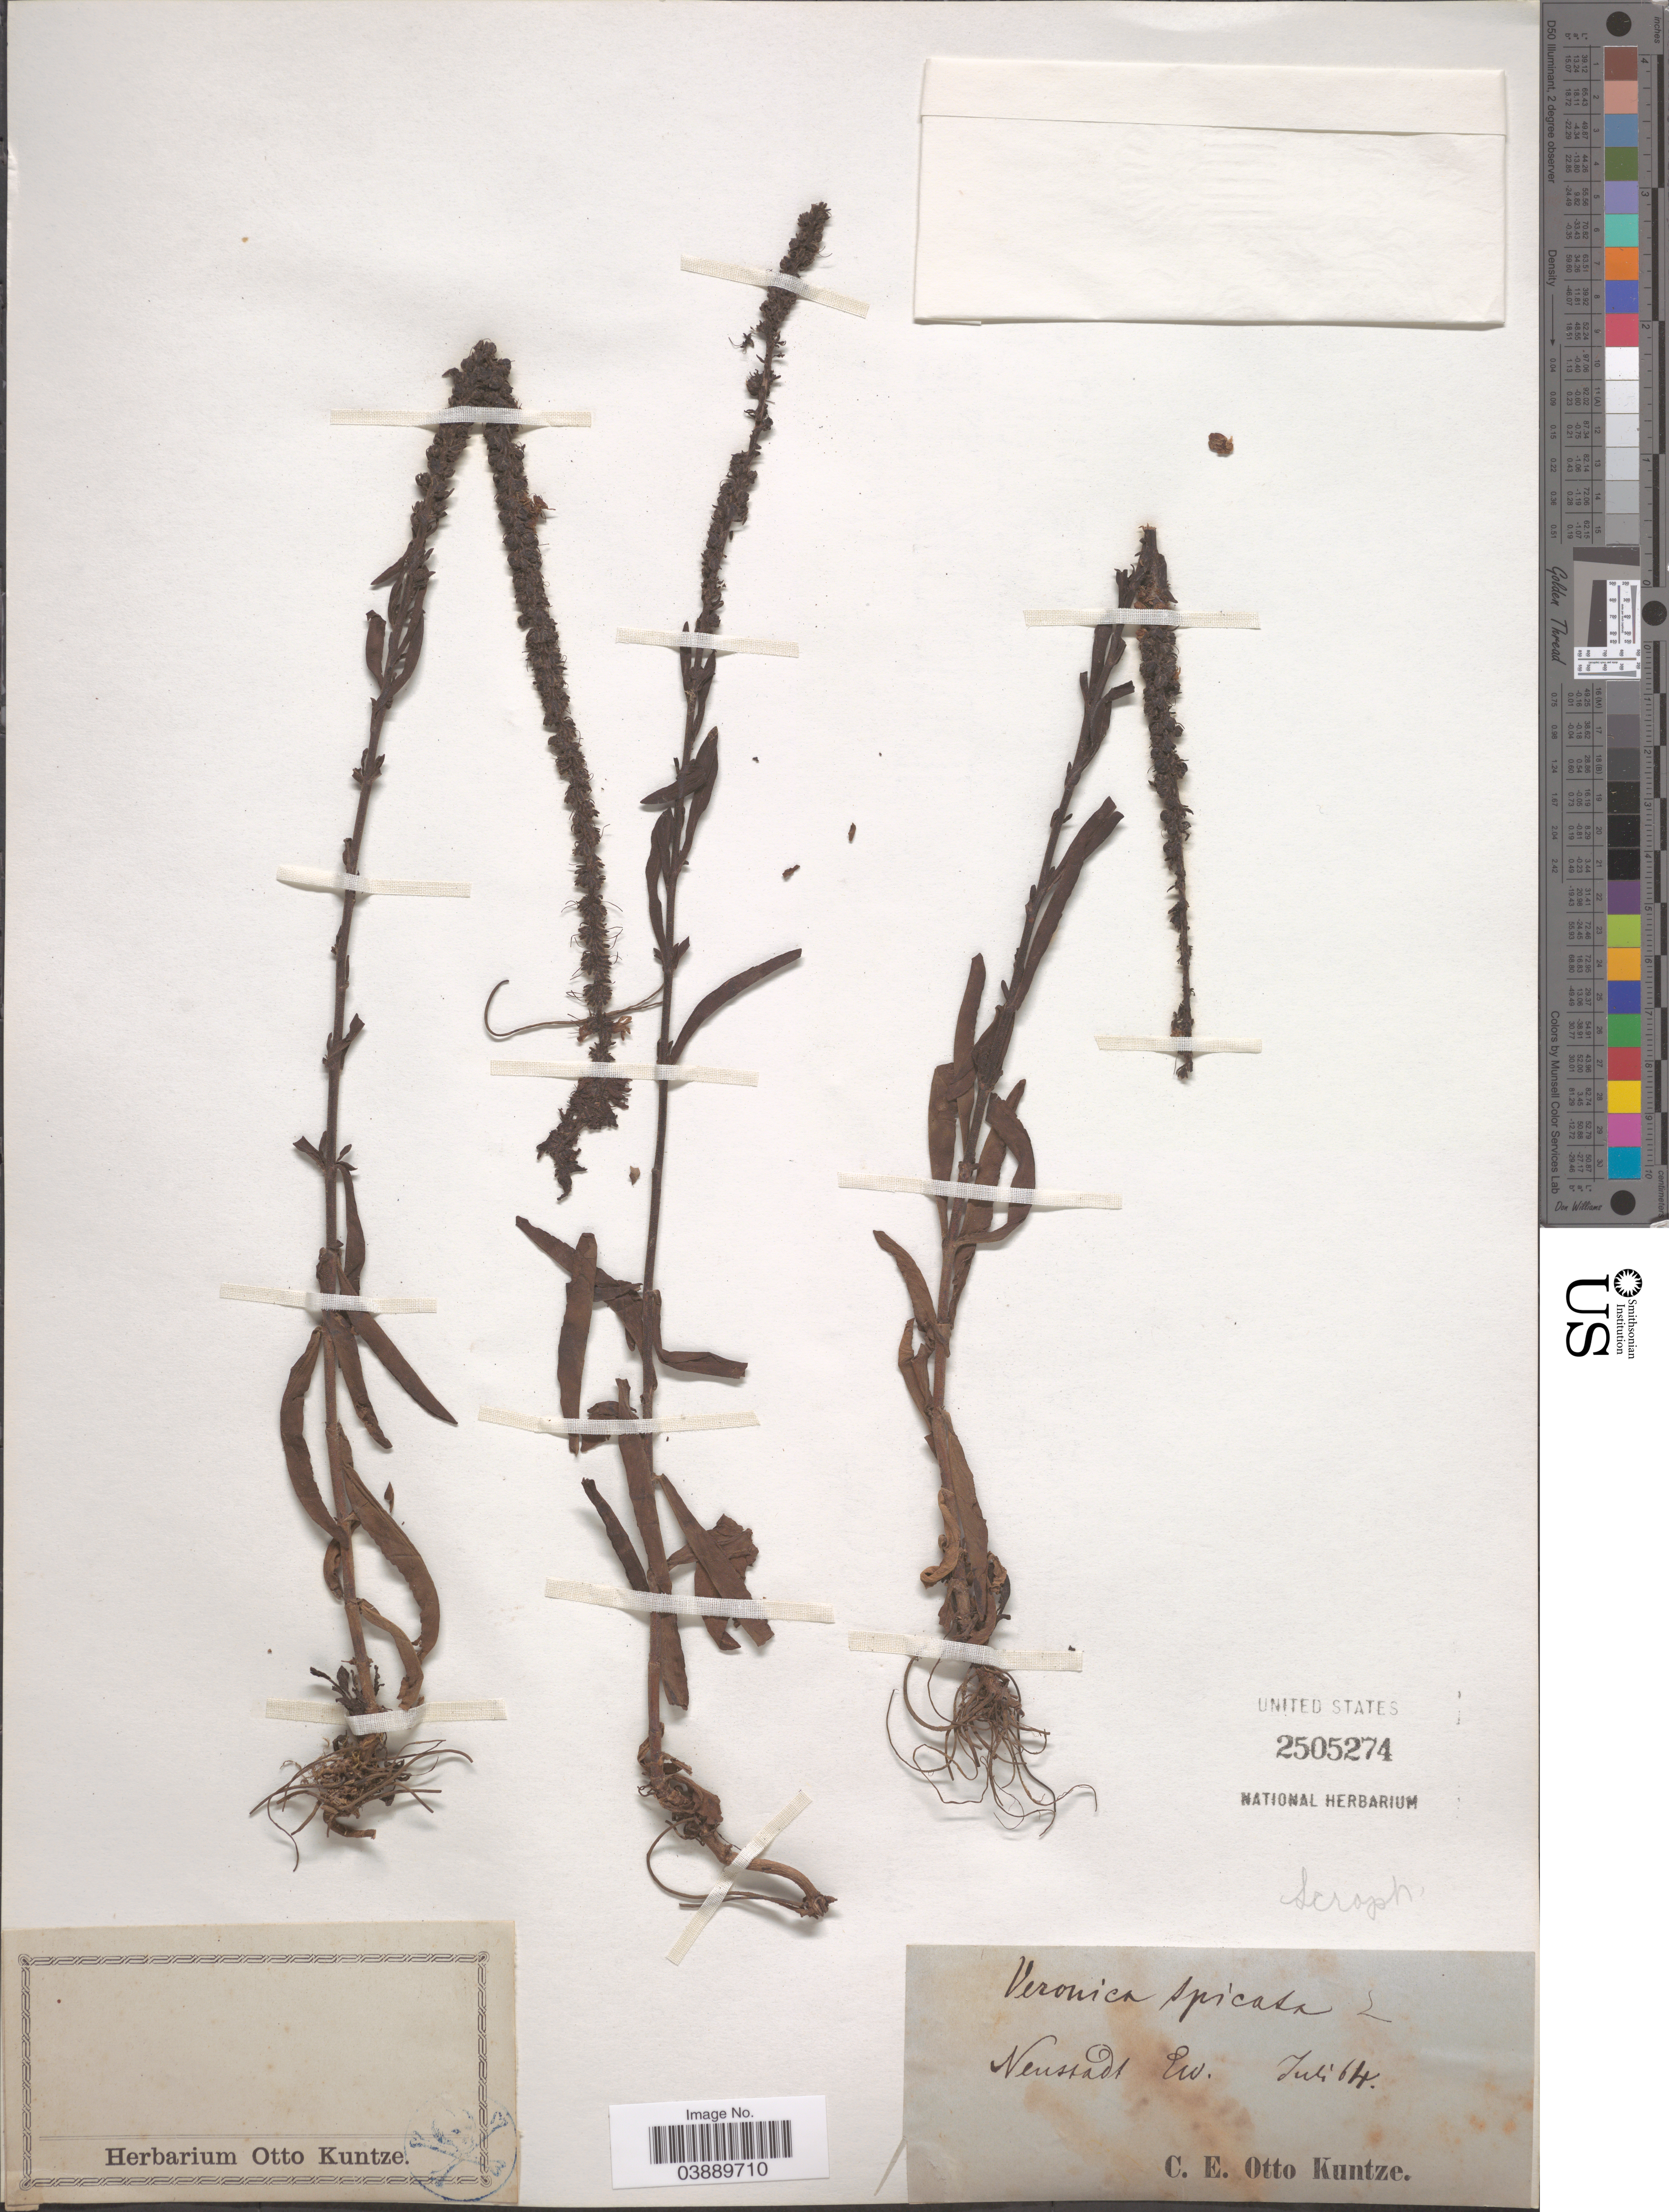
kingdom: Plantae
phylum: Tracheophyta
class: Magnoliopsida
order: Lamiales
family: Plantaginaceae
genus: Veronica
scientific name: Veronica spicata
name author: L.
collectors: C.E.O. Kuntze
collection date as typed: Transcribed d/m/y: /7/64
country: Germany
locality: Neustadt Eu.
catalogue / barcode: US 2505274